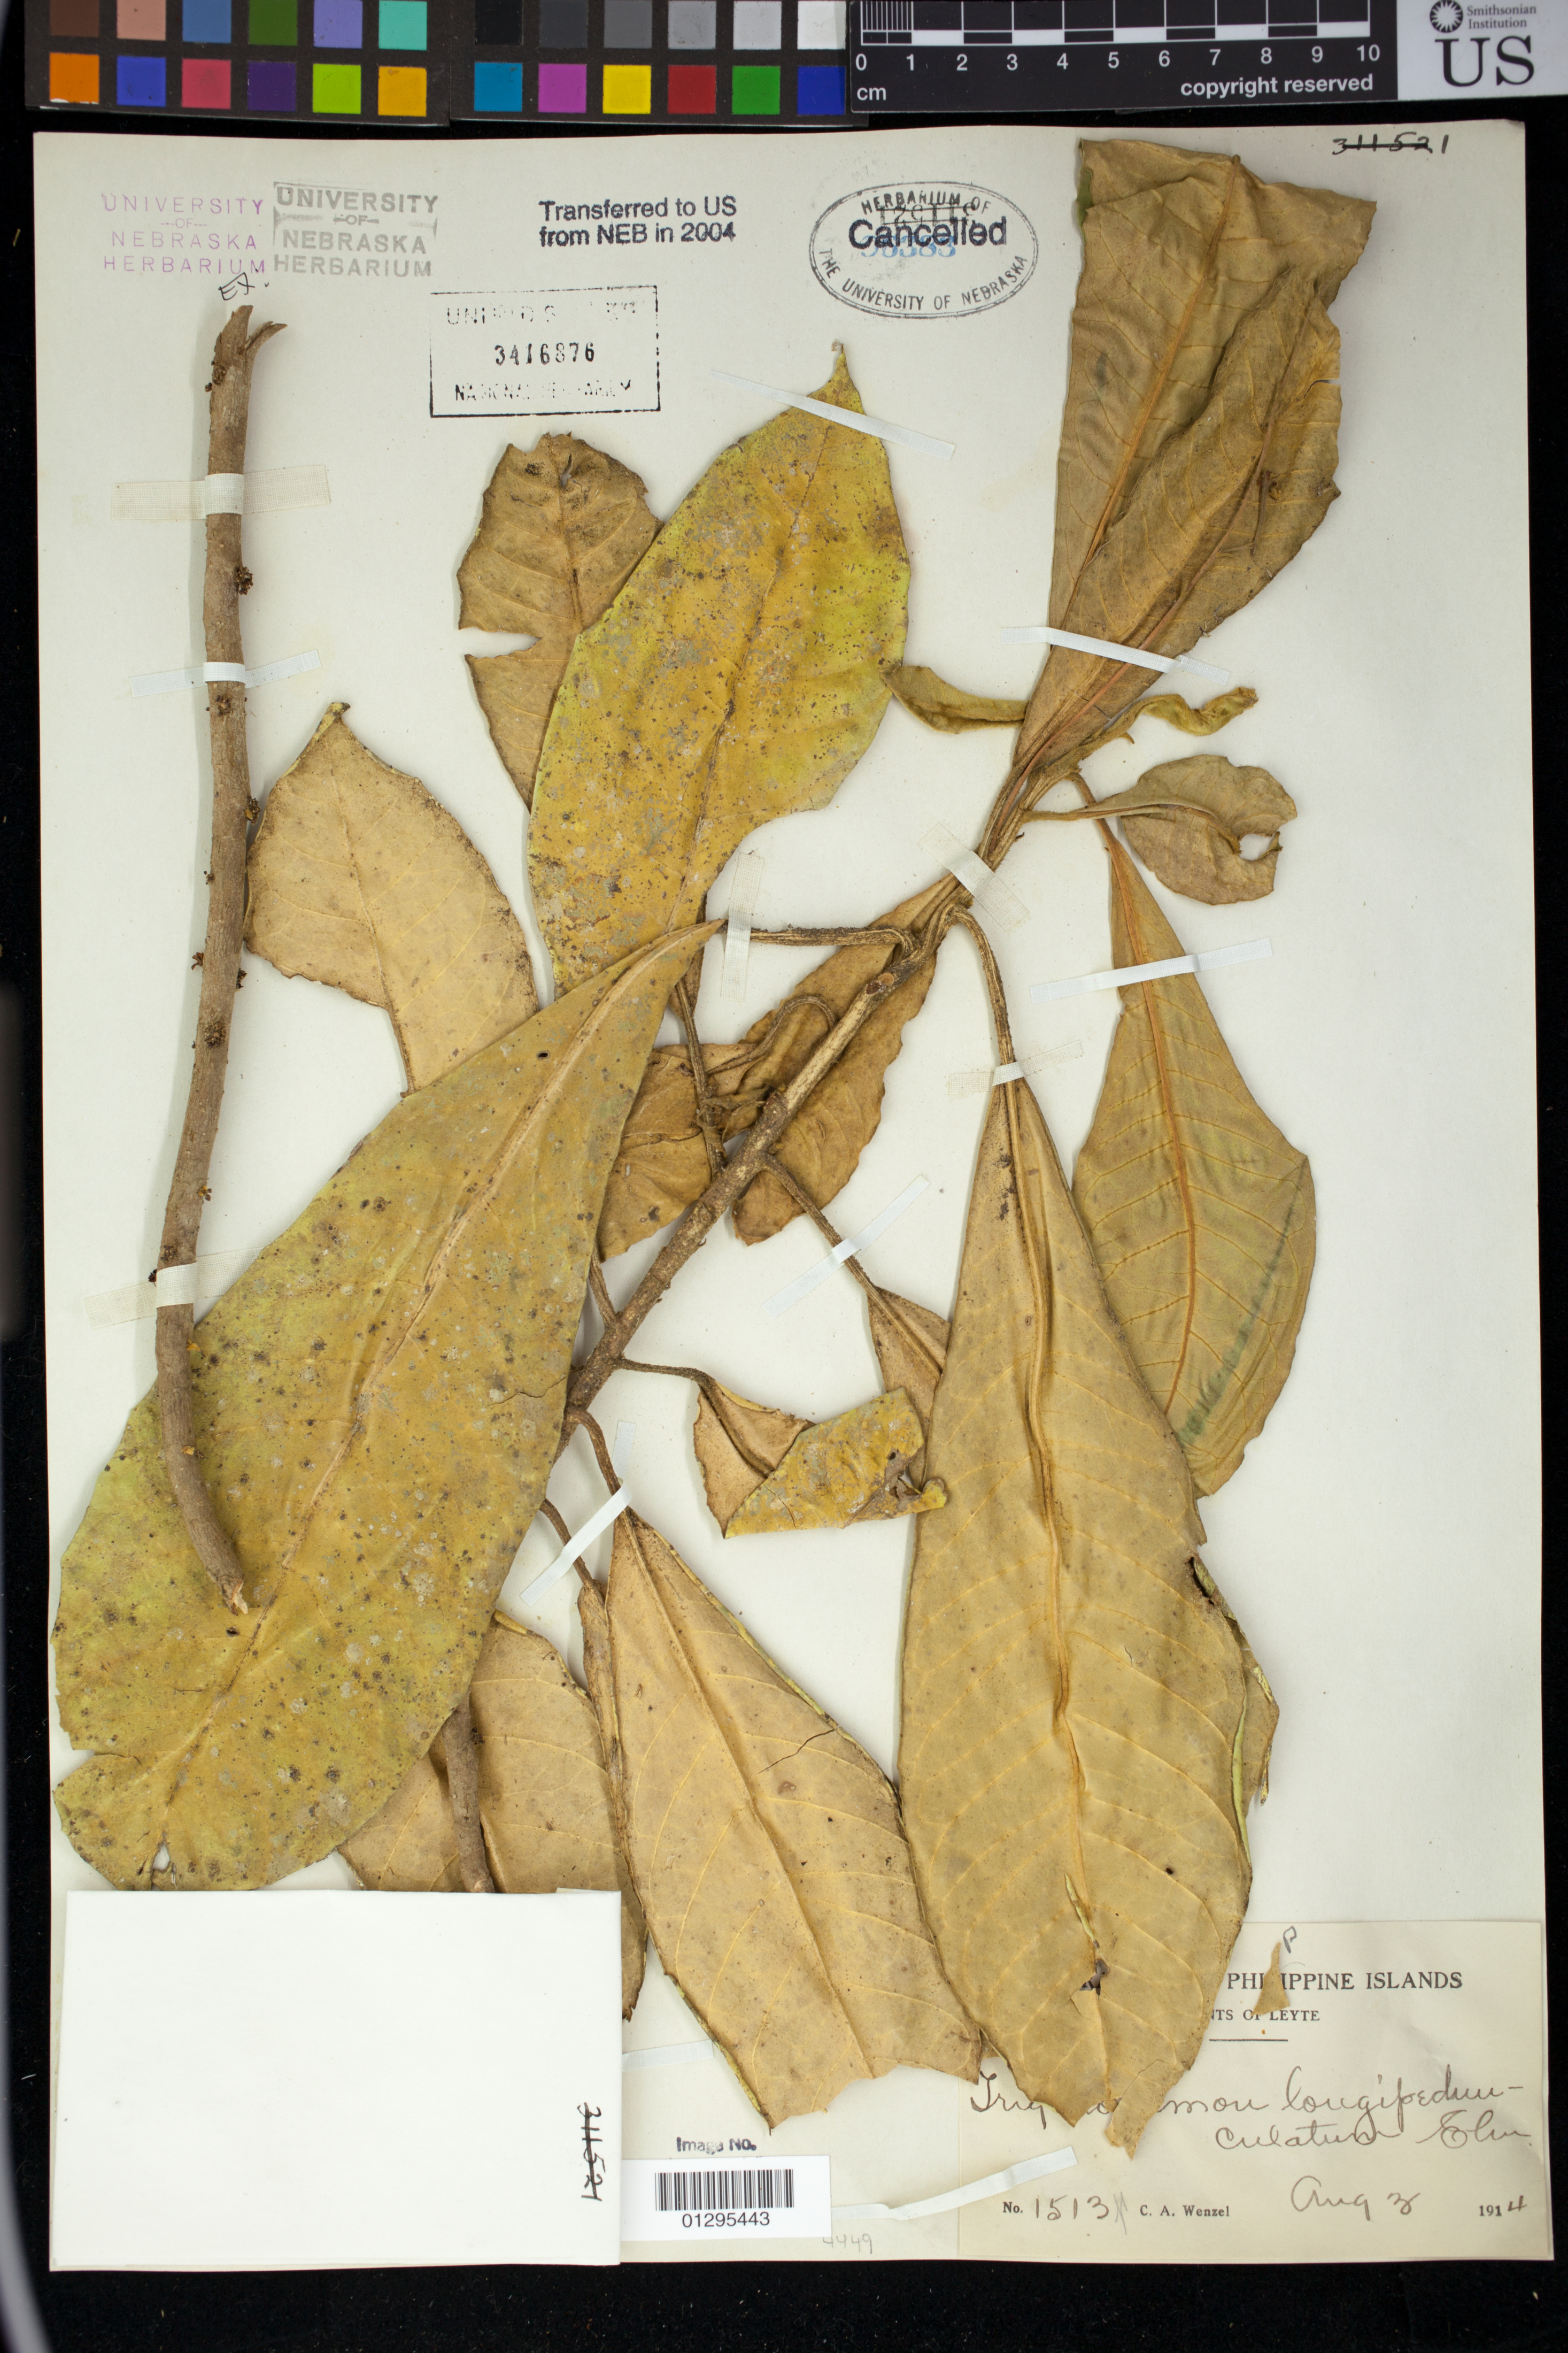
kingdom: Plantae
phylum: Tracheophyta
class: Magnoliopsida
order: Malpighiales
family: Euphorbiaceae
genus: Trigonostemon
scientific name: Trigonostemon longipedunculatus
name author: (Elmer) Elmer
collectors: C. Wenzel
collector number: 1513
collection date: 1914-08-03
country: Philippines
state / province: Eastern Visayas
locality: Leyte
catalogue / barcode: US 3416876